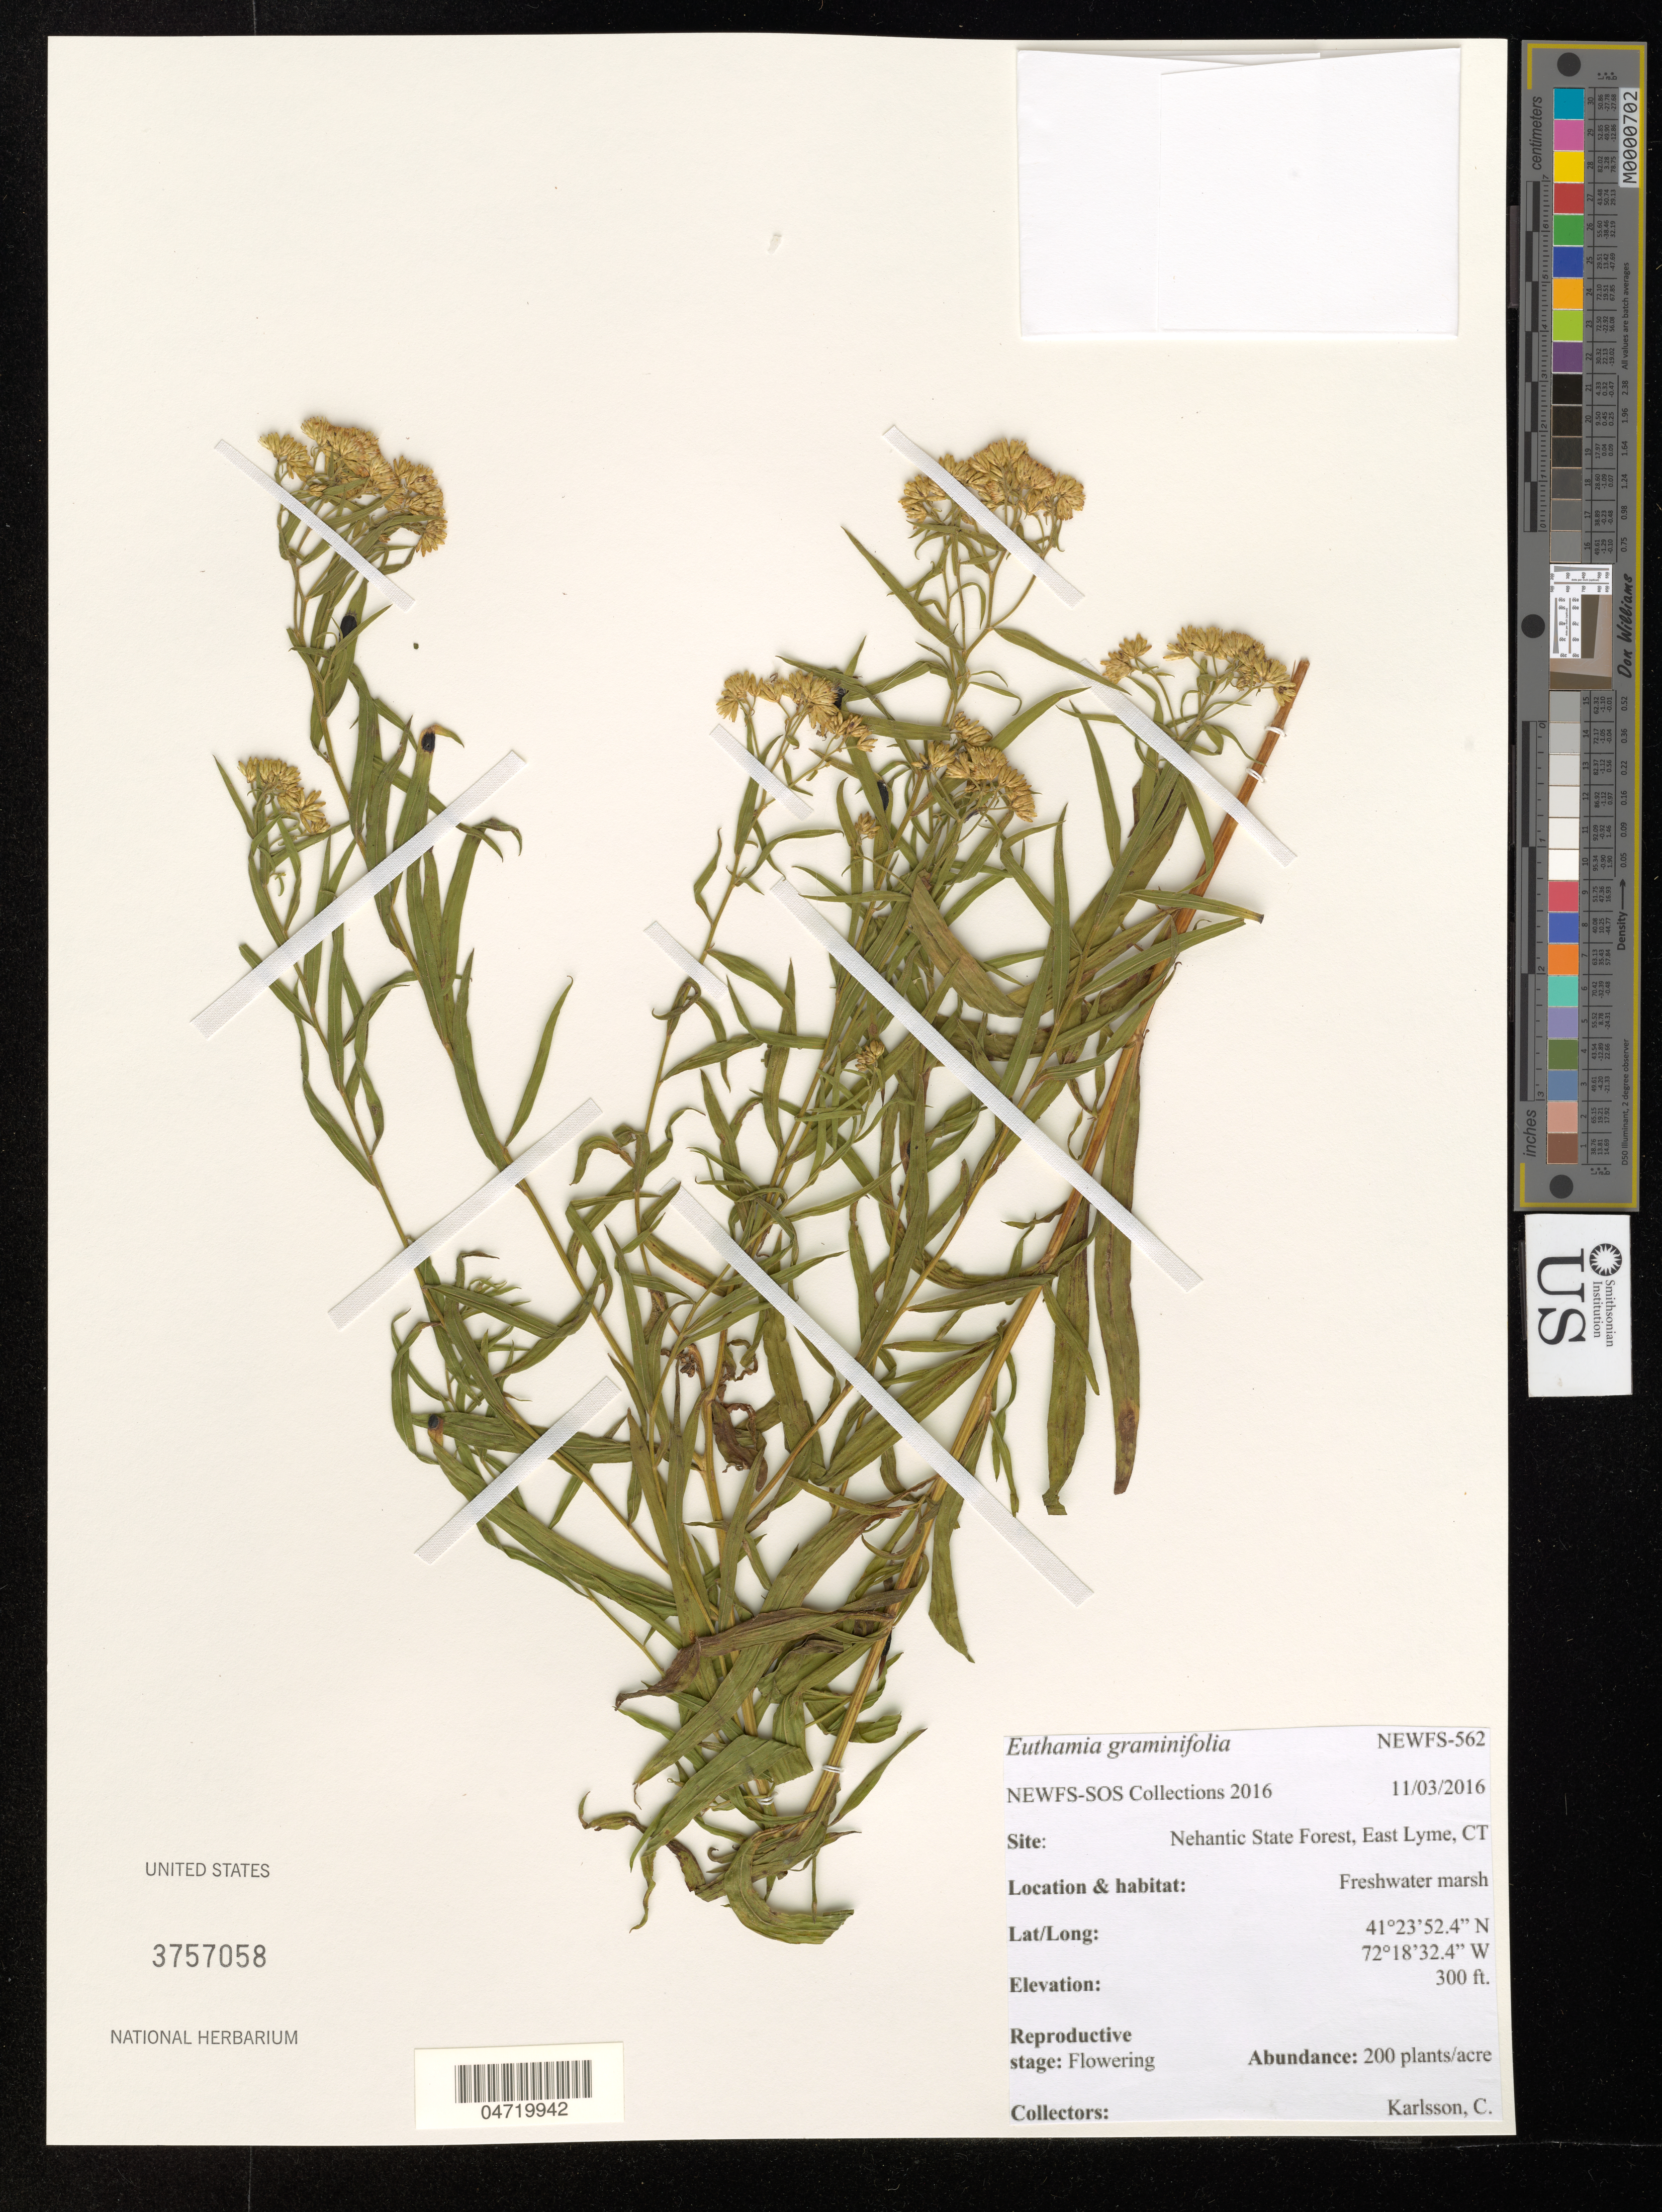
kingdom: Plantae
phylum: Tracheophyta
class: Magnoliopsida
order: Asterales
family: Asteraceae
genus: Euthamia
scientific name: Euthamia graminifolia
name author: (L.) Nutt.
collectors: C. Karlsson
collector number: NEWFS-562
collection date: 2016-11-03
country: United States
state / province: Connecticut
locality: Site: Nehantic State Forest, East Lyme. Freshwater marsh.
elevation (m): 91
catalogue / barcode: US 3757058